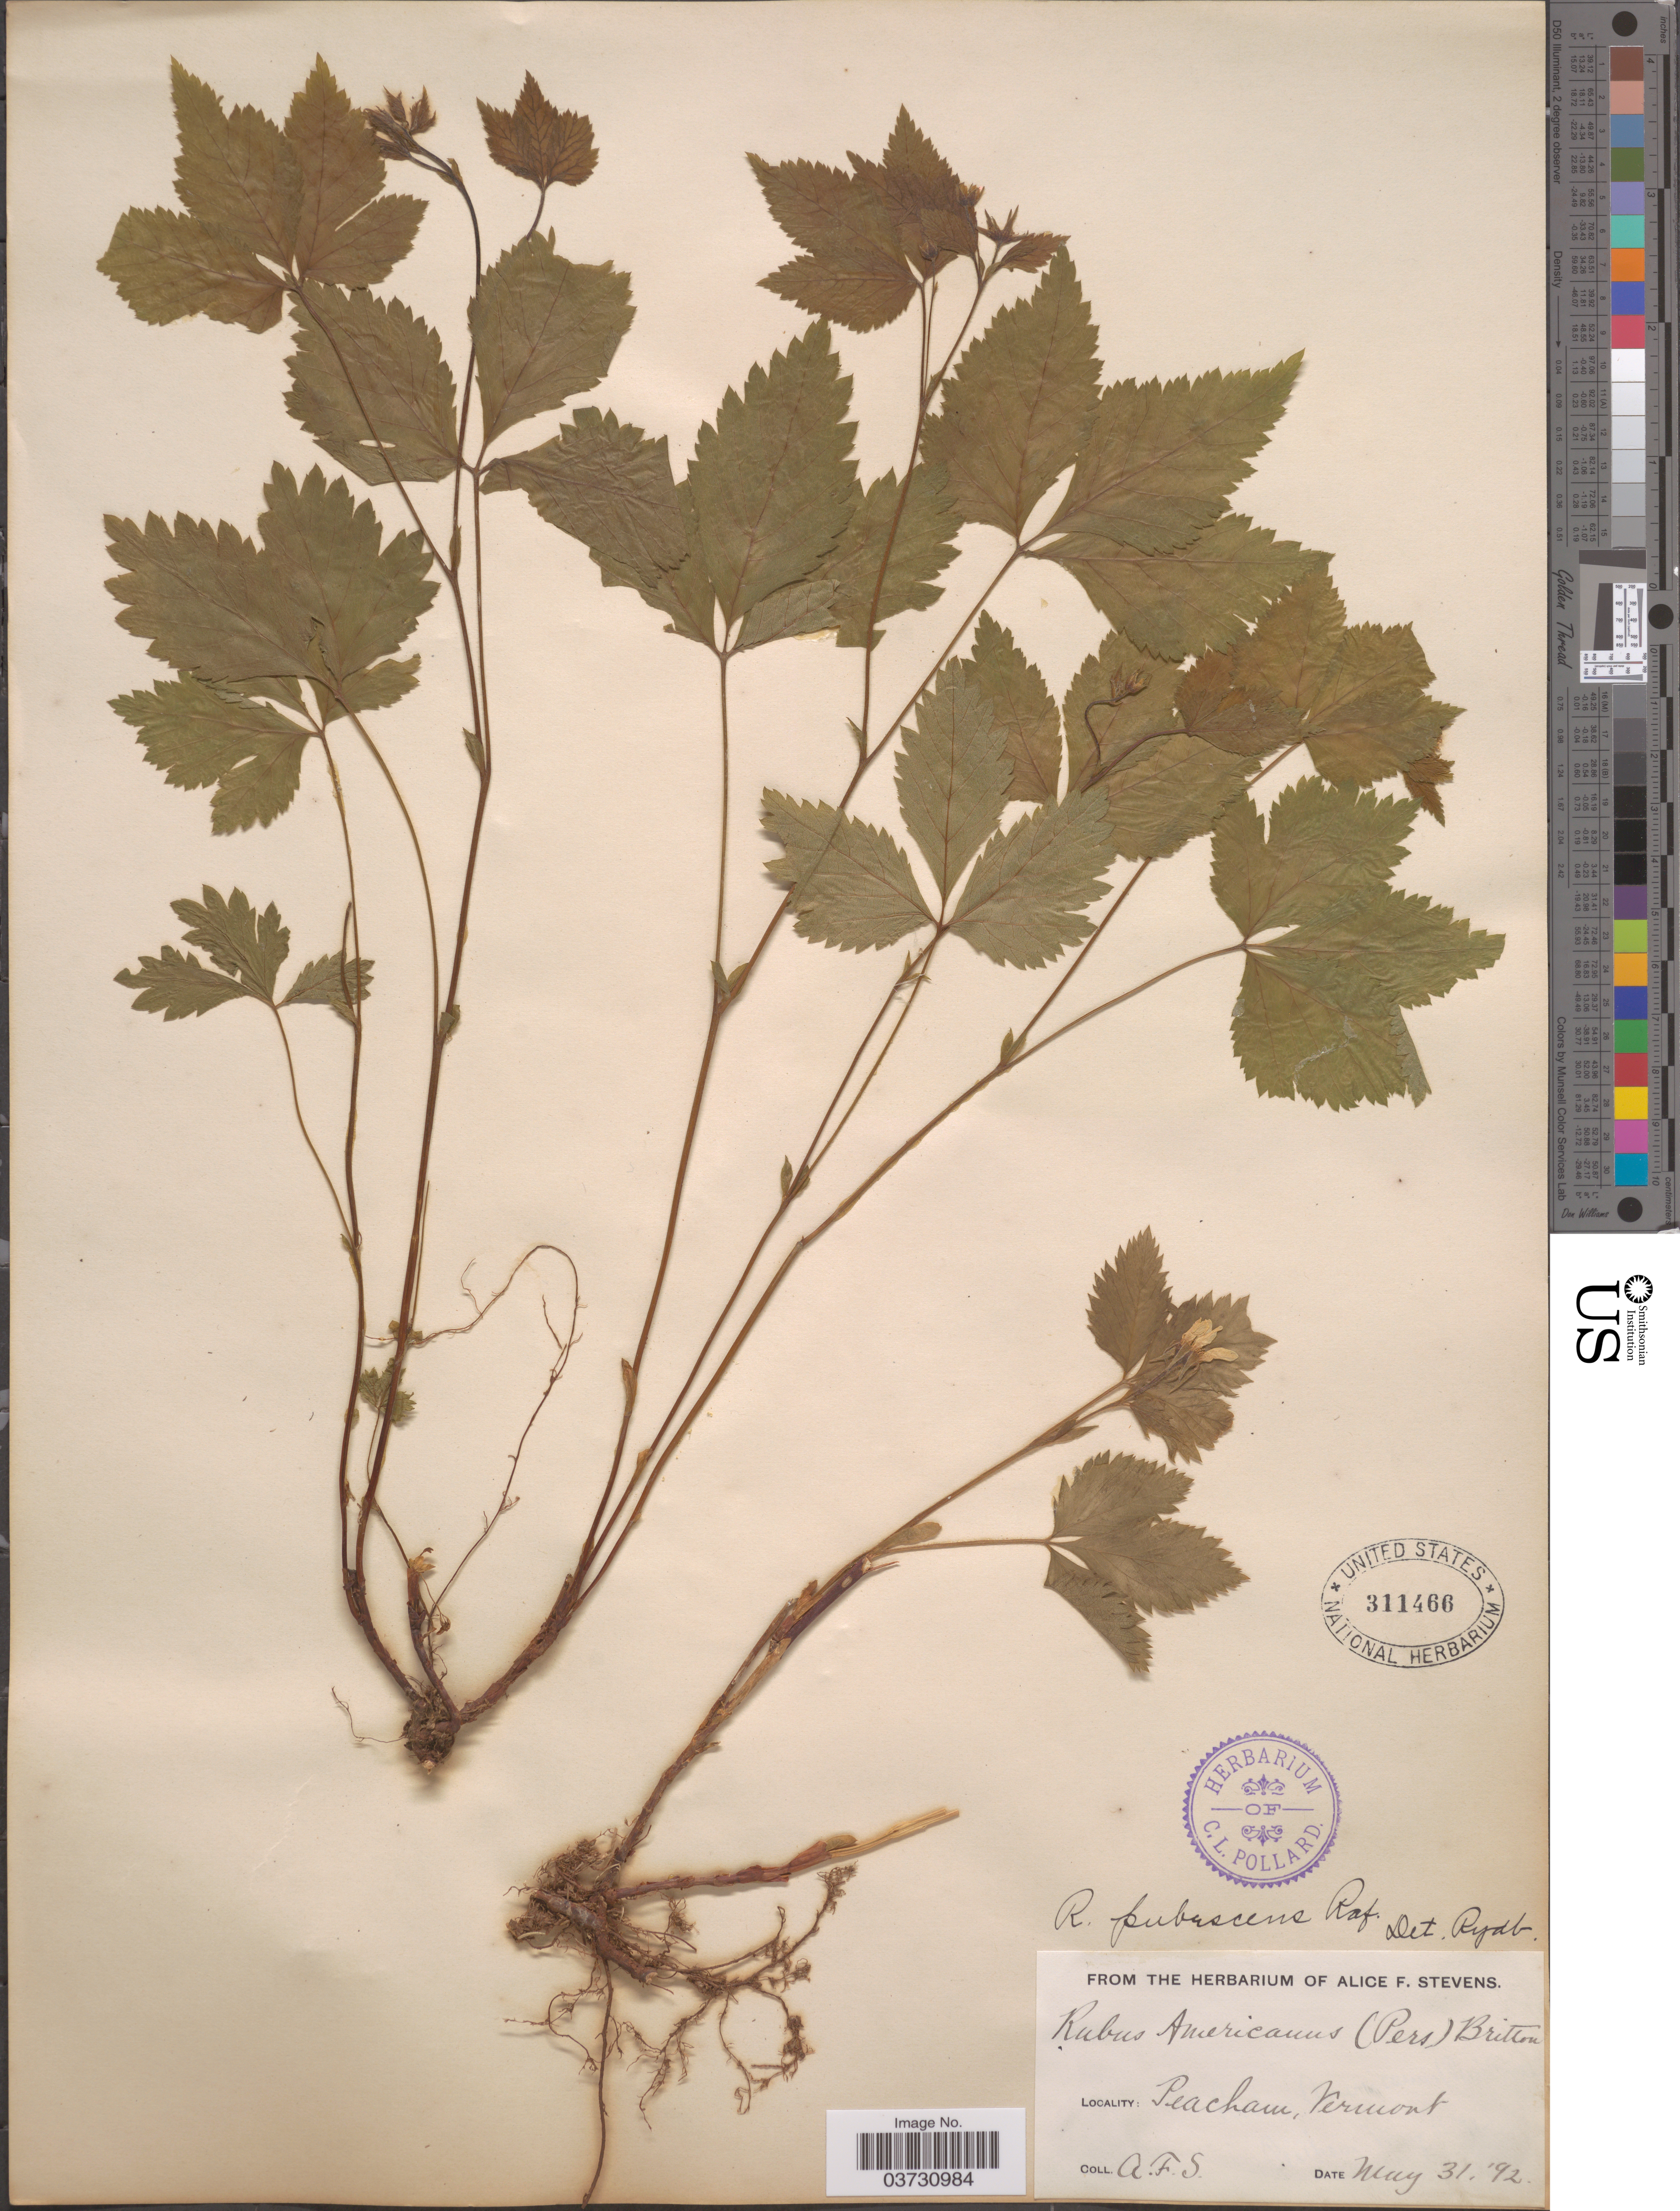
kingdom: Plantae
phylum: Tracheophyta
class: Magnoliopsida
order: Rosales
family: Rosaceae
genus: Rubus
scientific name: Rubus pubescens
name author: Raf.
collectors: A. Stevens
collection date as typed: Transcribed d/m/y: 31/5/92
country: United States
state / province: Vermont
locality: Peacham.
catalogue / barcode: US 311466